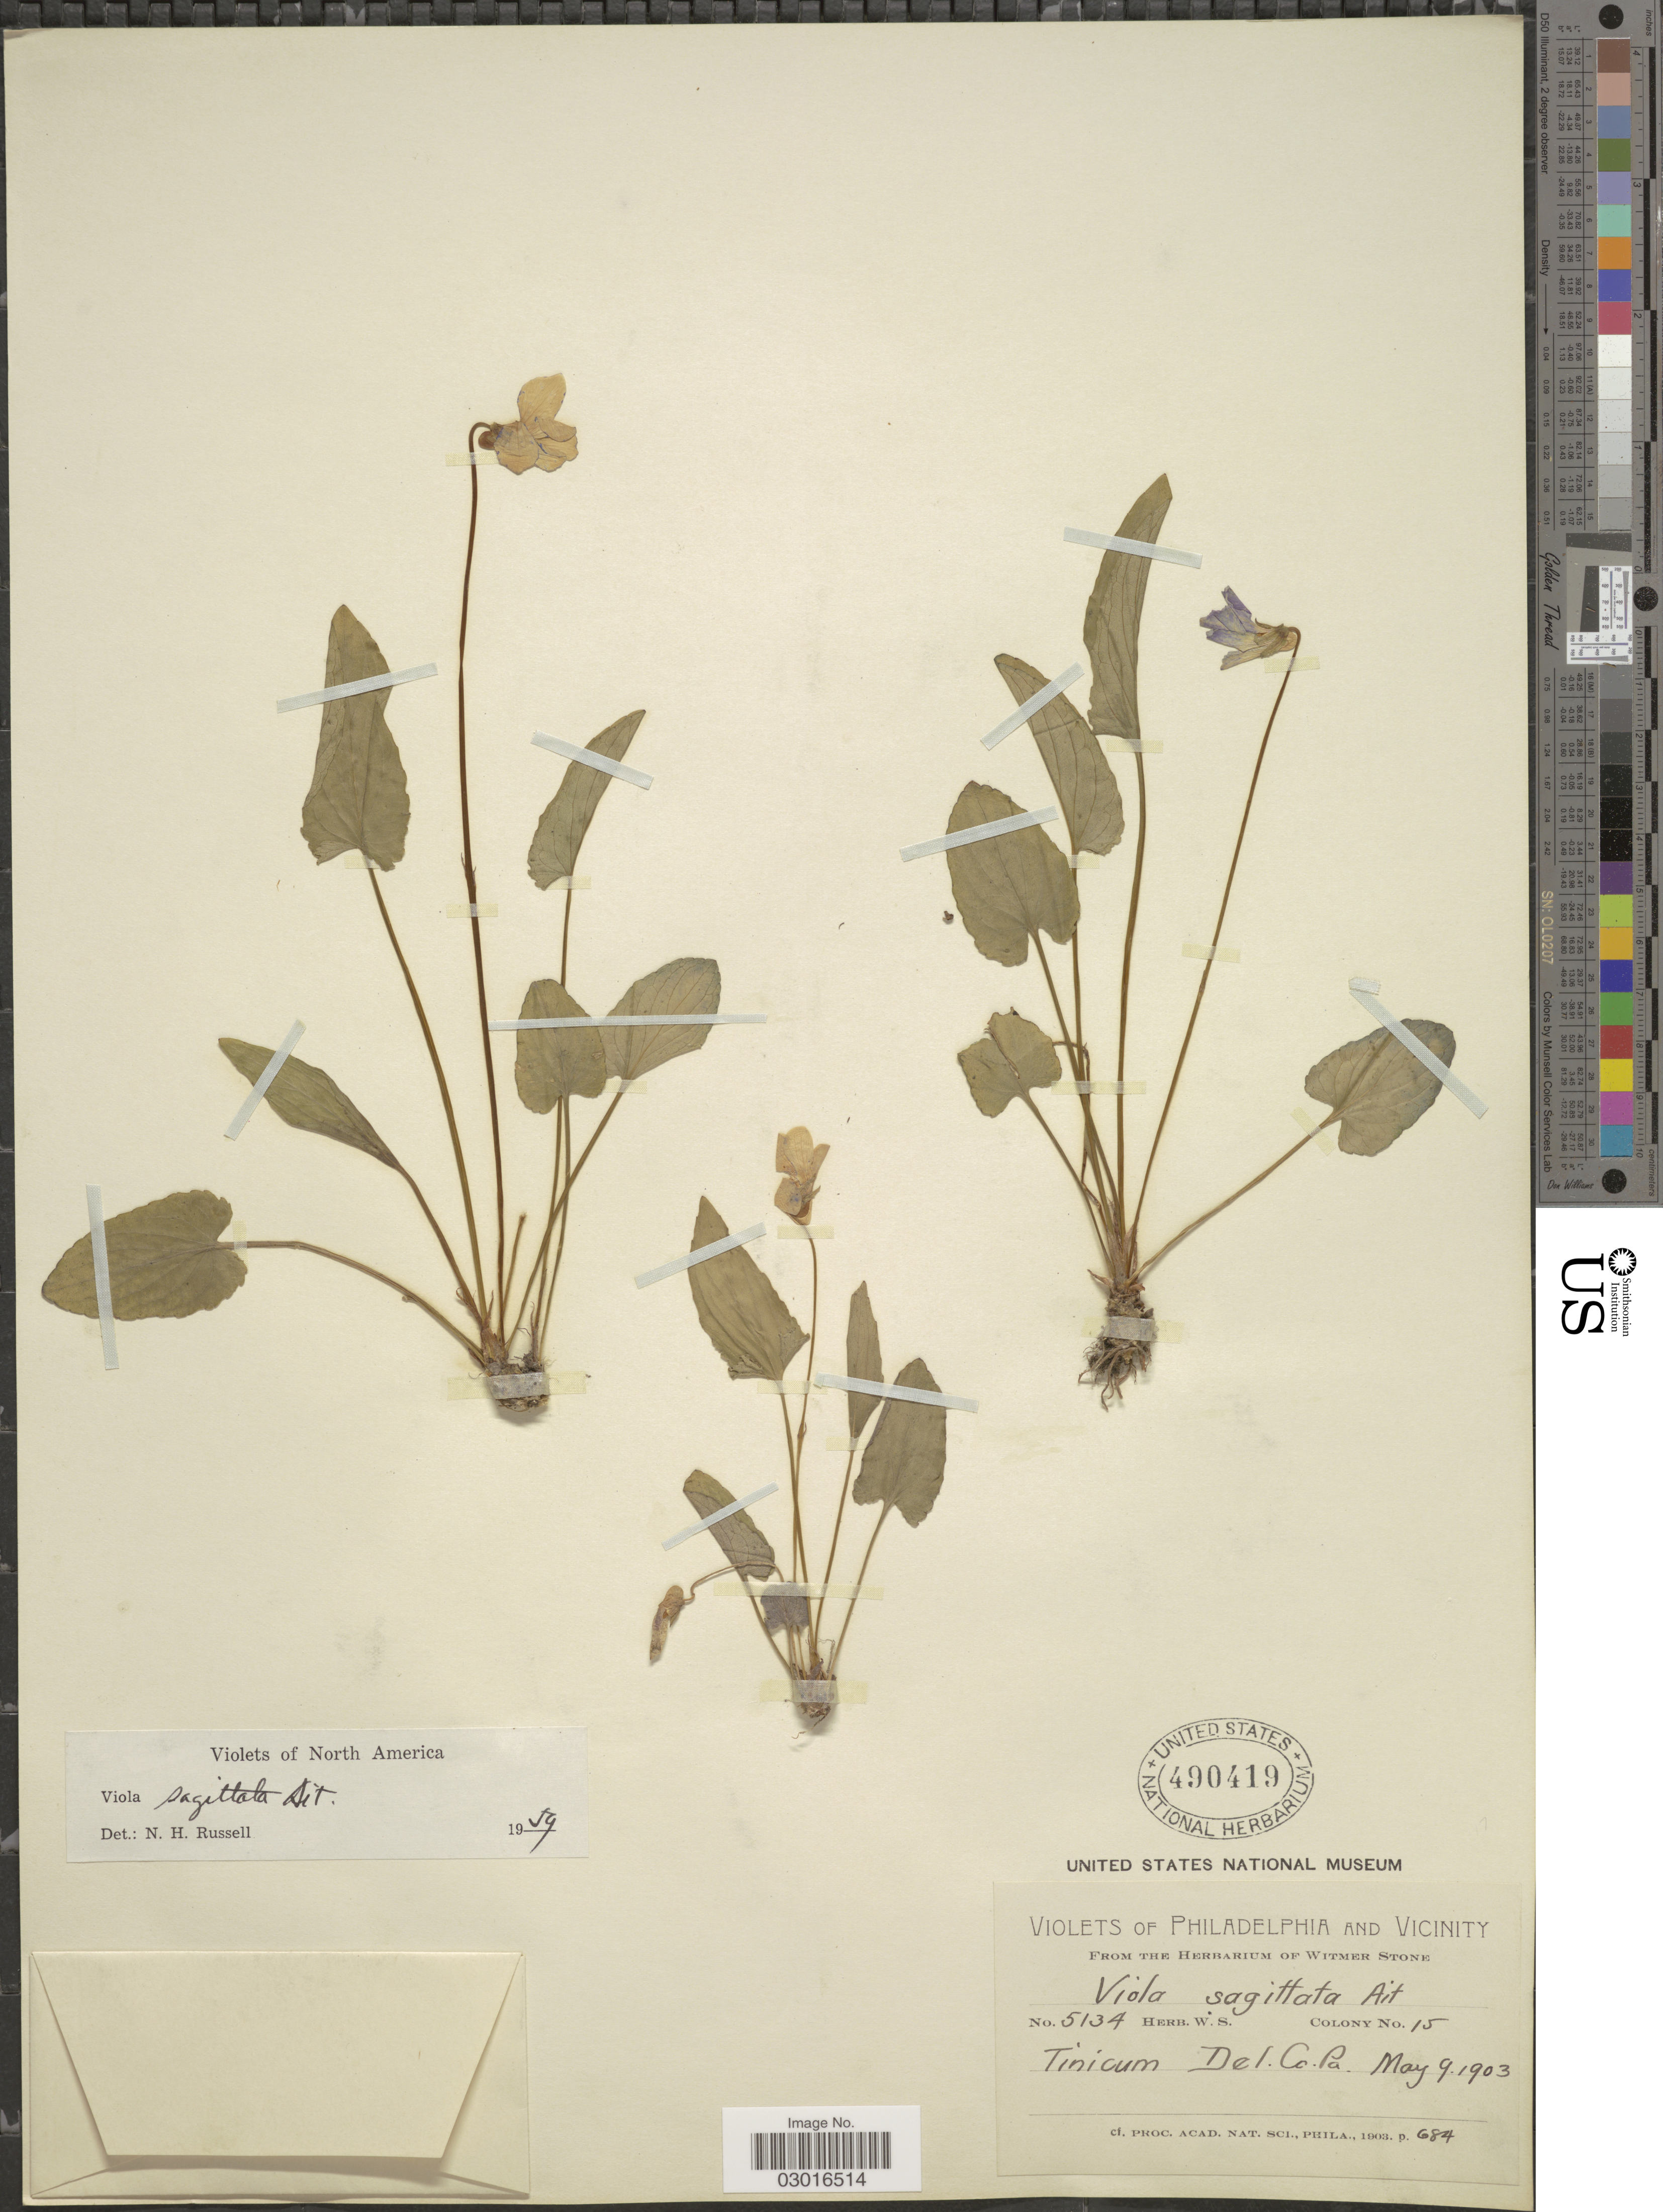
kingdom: Plantae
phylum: Tracheophyta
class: Magnoliopsida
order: Malpighiales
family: Violaceae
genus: Viola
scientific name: Viola sagittata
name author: Aiton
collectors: Ex herb Witmer Stone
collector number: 5134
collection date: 1903-05-09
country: United States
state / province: Pennsylvania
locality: Philadelphia and Vicinity. Tinicum Del. Co. Pa.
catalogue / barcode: US 490419